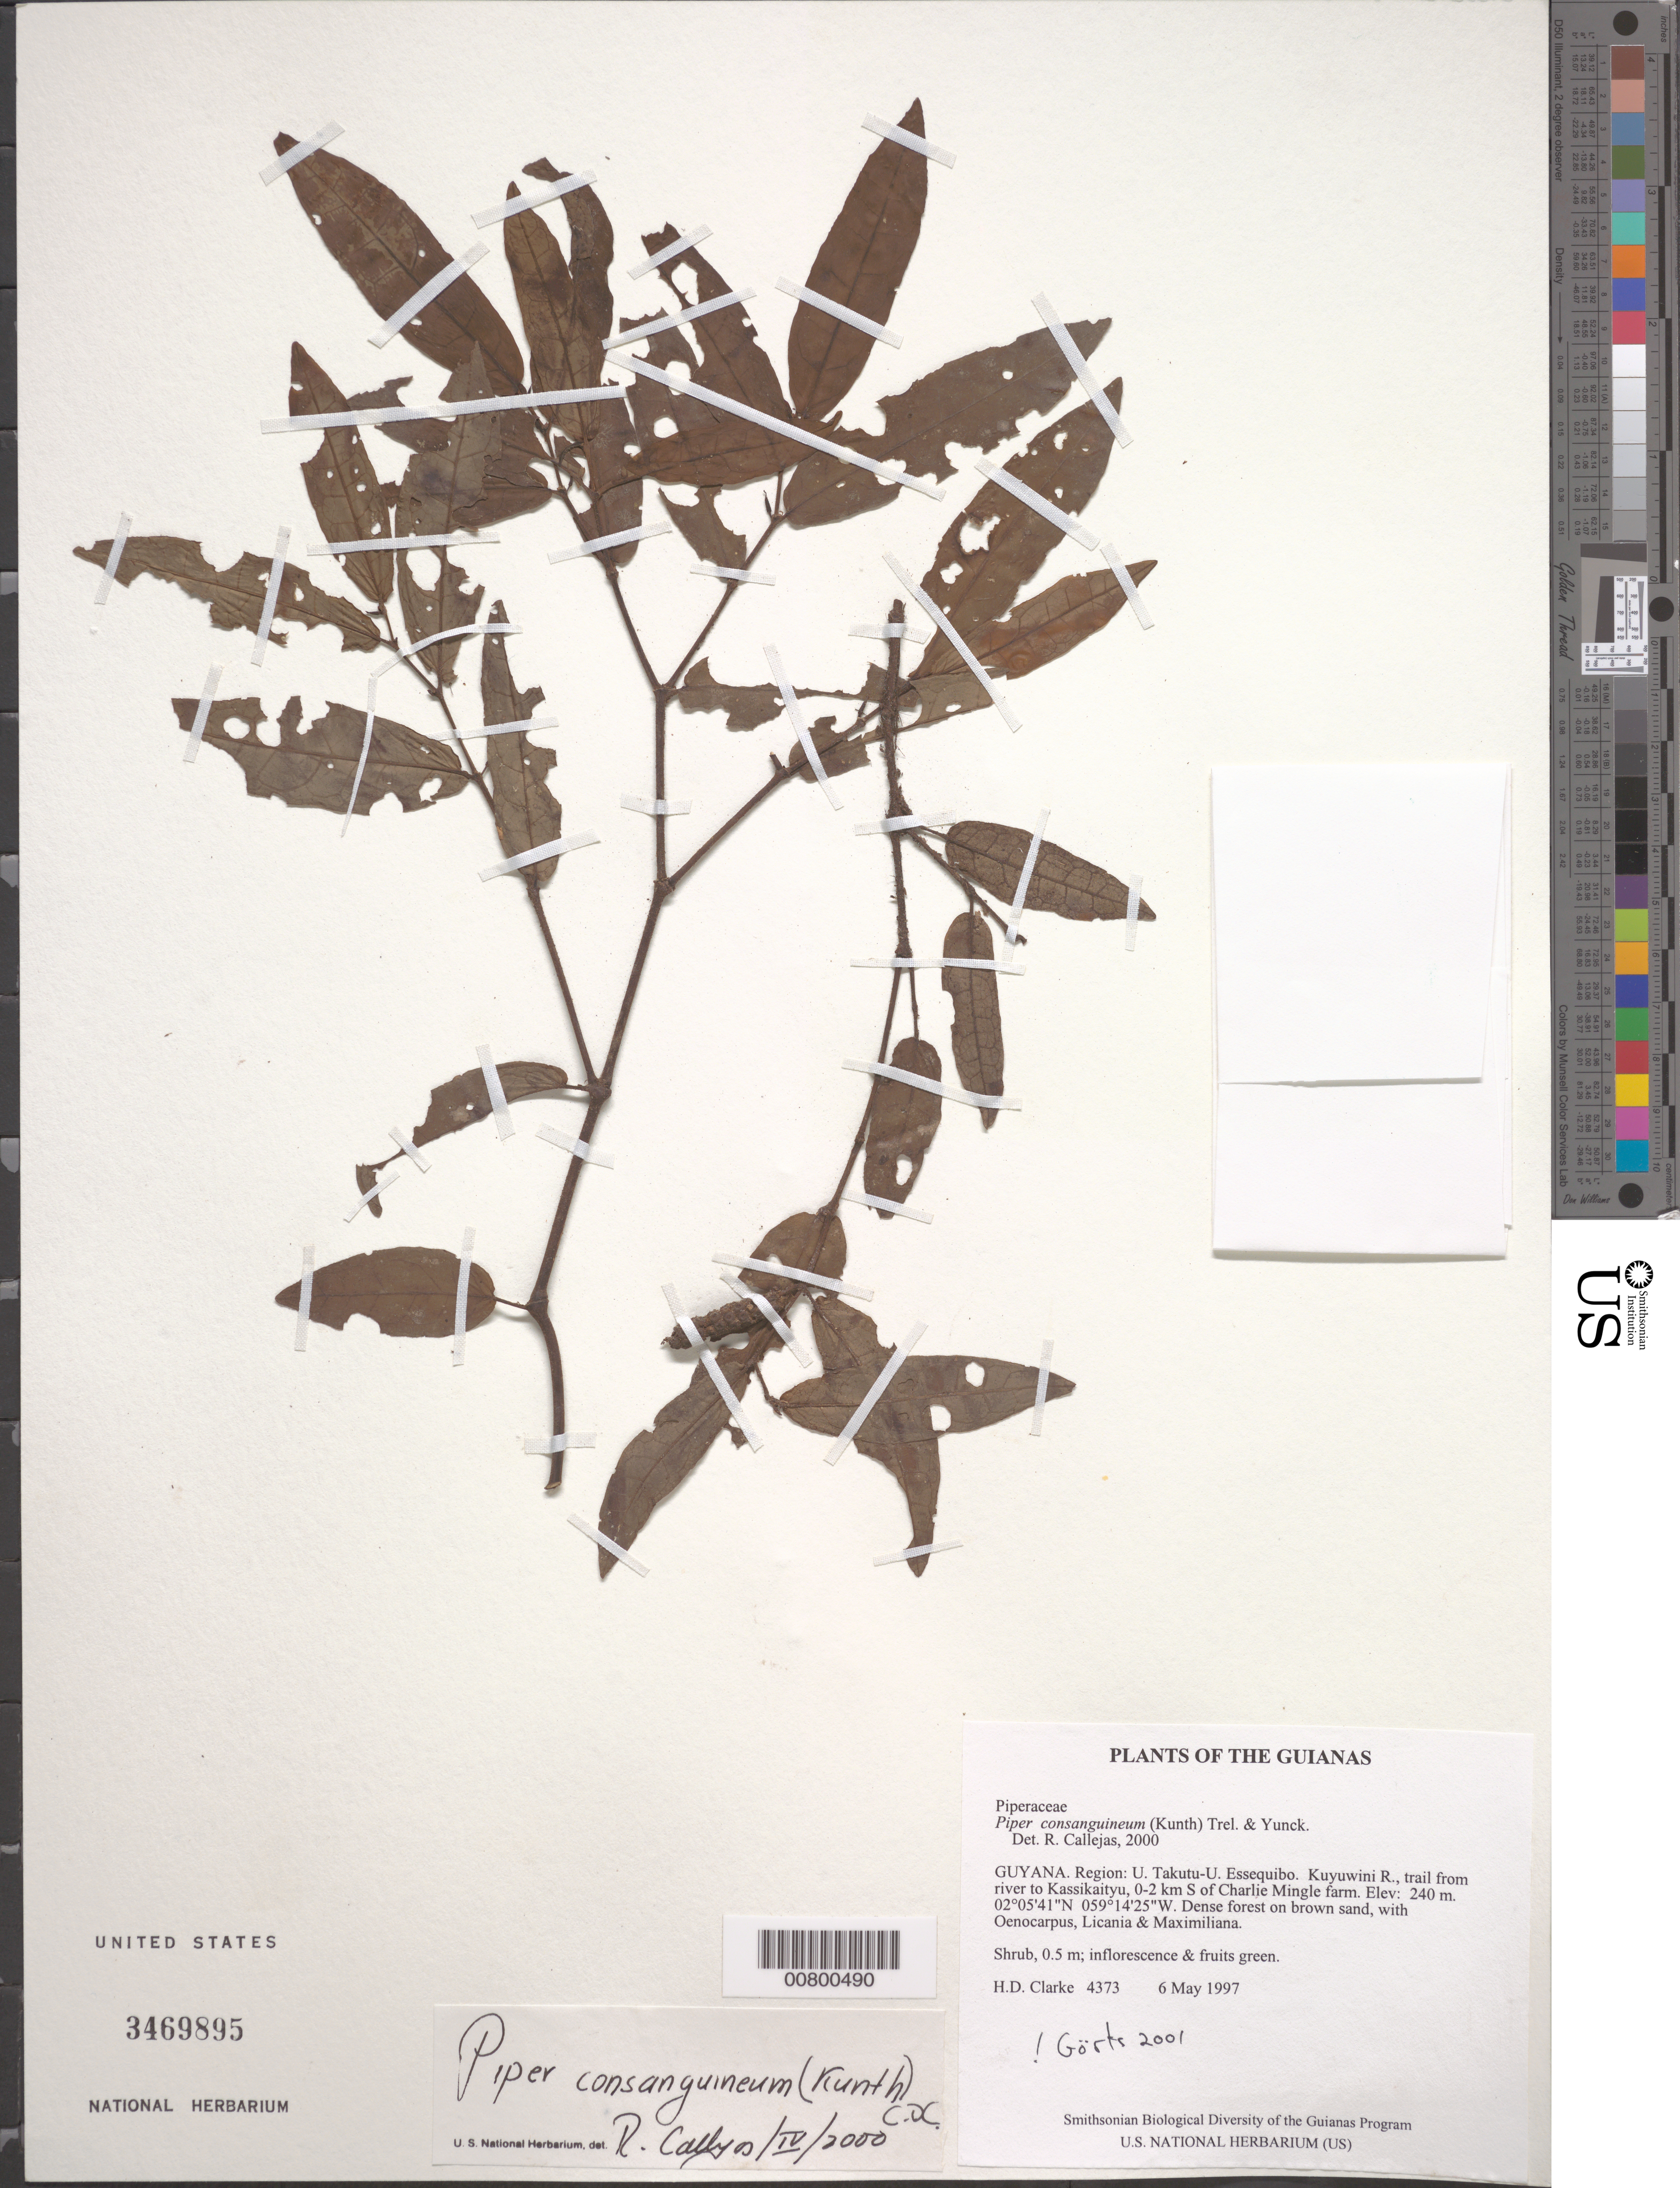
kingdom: Plantae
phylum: Tracheophyta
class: Magnoliopsida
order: Piperales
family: Piperaceae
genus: Piper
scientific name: Piper consanguineum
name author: Kunth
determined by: Görts-van Rijn, A. R. A.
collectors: H. D. Clarke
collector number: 4373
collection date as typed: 6 May 1997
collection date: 1997-05-06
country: Guyana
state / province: U. Takutu-U. Essequibo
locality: Kuyuwini R., trail from river to Kassikaityu, 0-2 km S of Charlie Mingle farm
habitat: Dense forest on brown sand, with Oenocarpus, Licania & Maximiliana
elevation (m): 240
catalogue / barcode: US 3469895